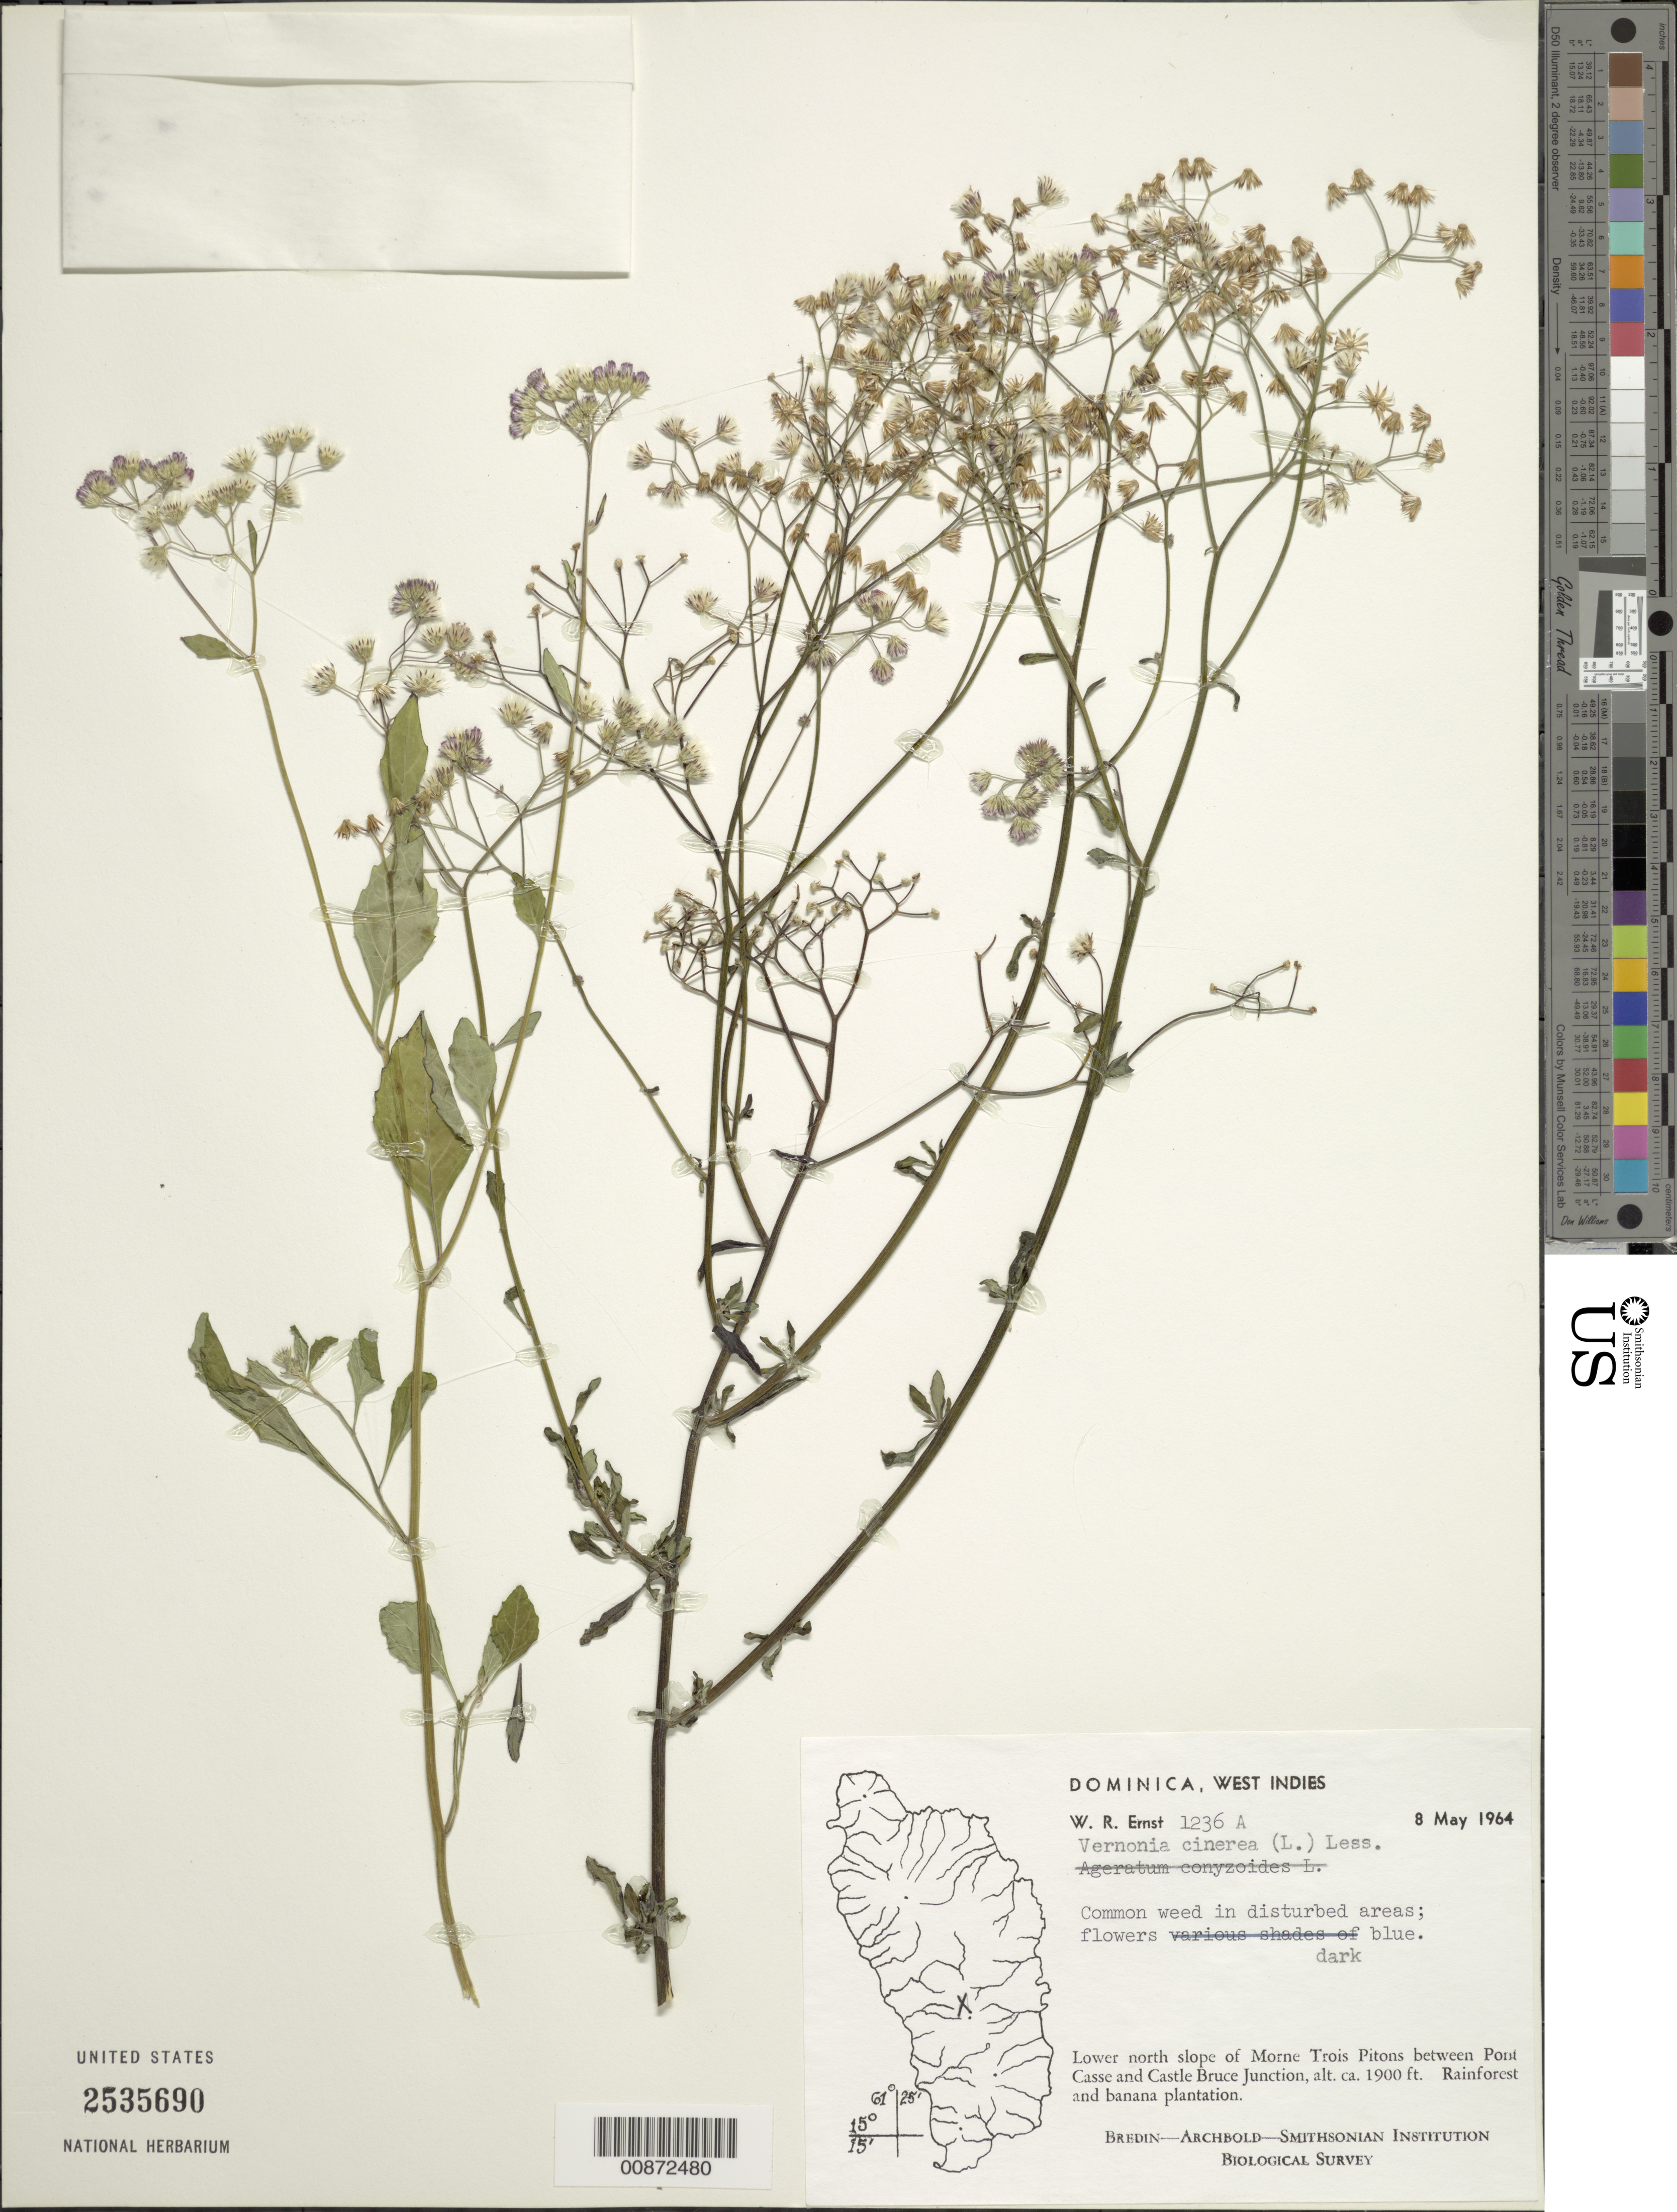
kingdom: Plantae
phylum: Tracheophyta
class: Magnoliopsida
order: Asterales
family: Asteraceae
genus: Cyanthillium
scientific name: Cyanthillium cinereum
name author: (L.) H. Rob.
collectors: W. R. Ernst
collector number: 1236 A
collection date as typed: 08 May 1964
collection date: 1964-05-08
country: Dominica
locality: Lower north slope of Morne Trois Pitons, between Pont Casse and Castle Bruce Junction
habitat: Rainforest and banana plantation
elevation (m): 579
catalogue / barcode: US 2535690